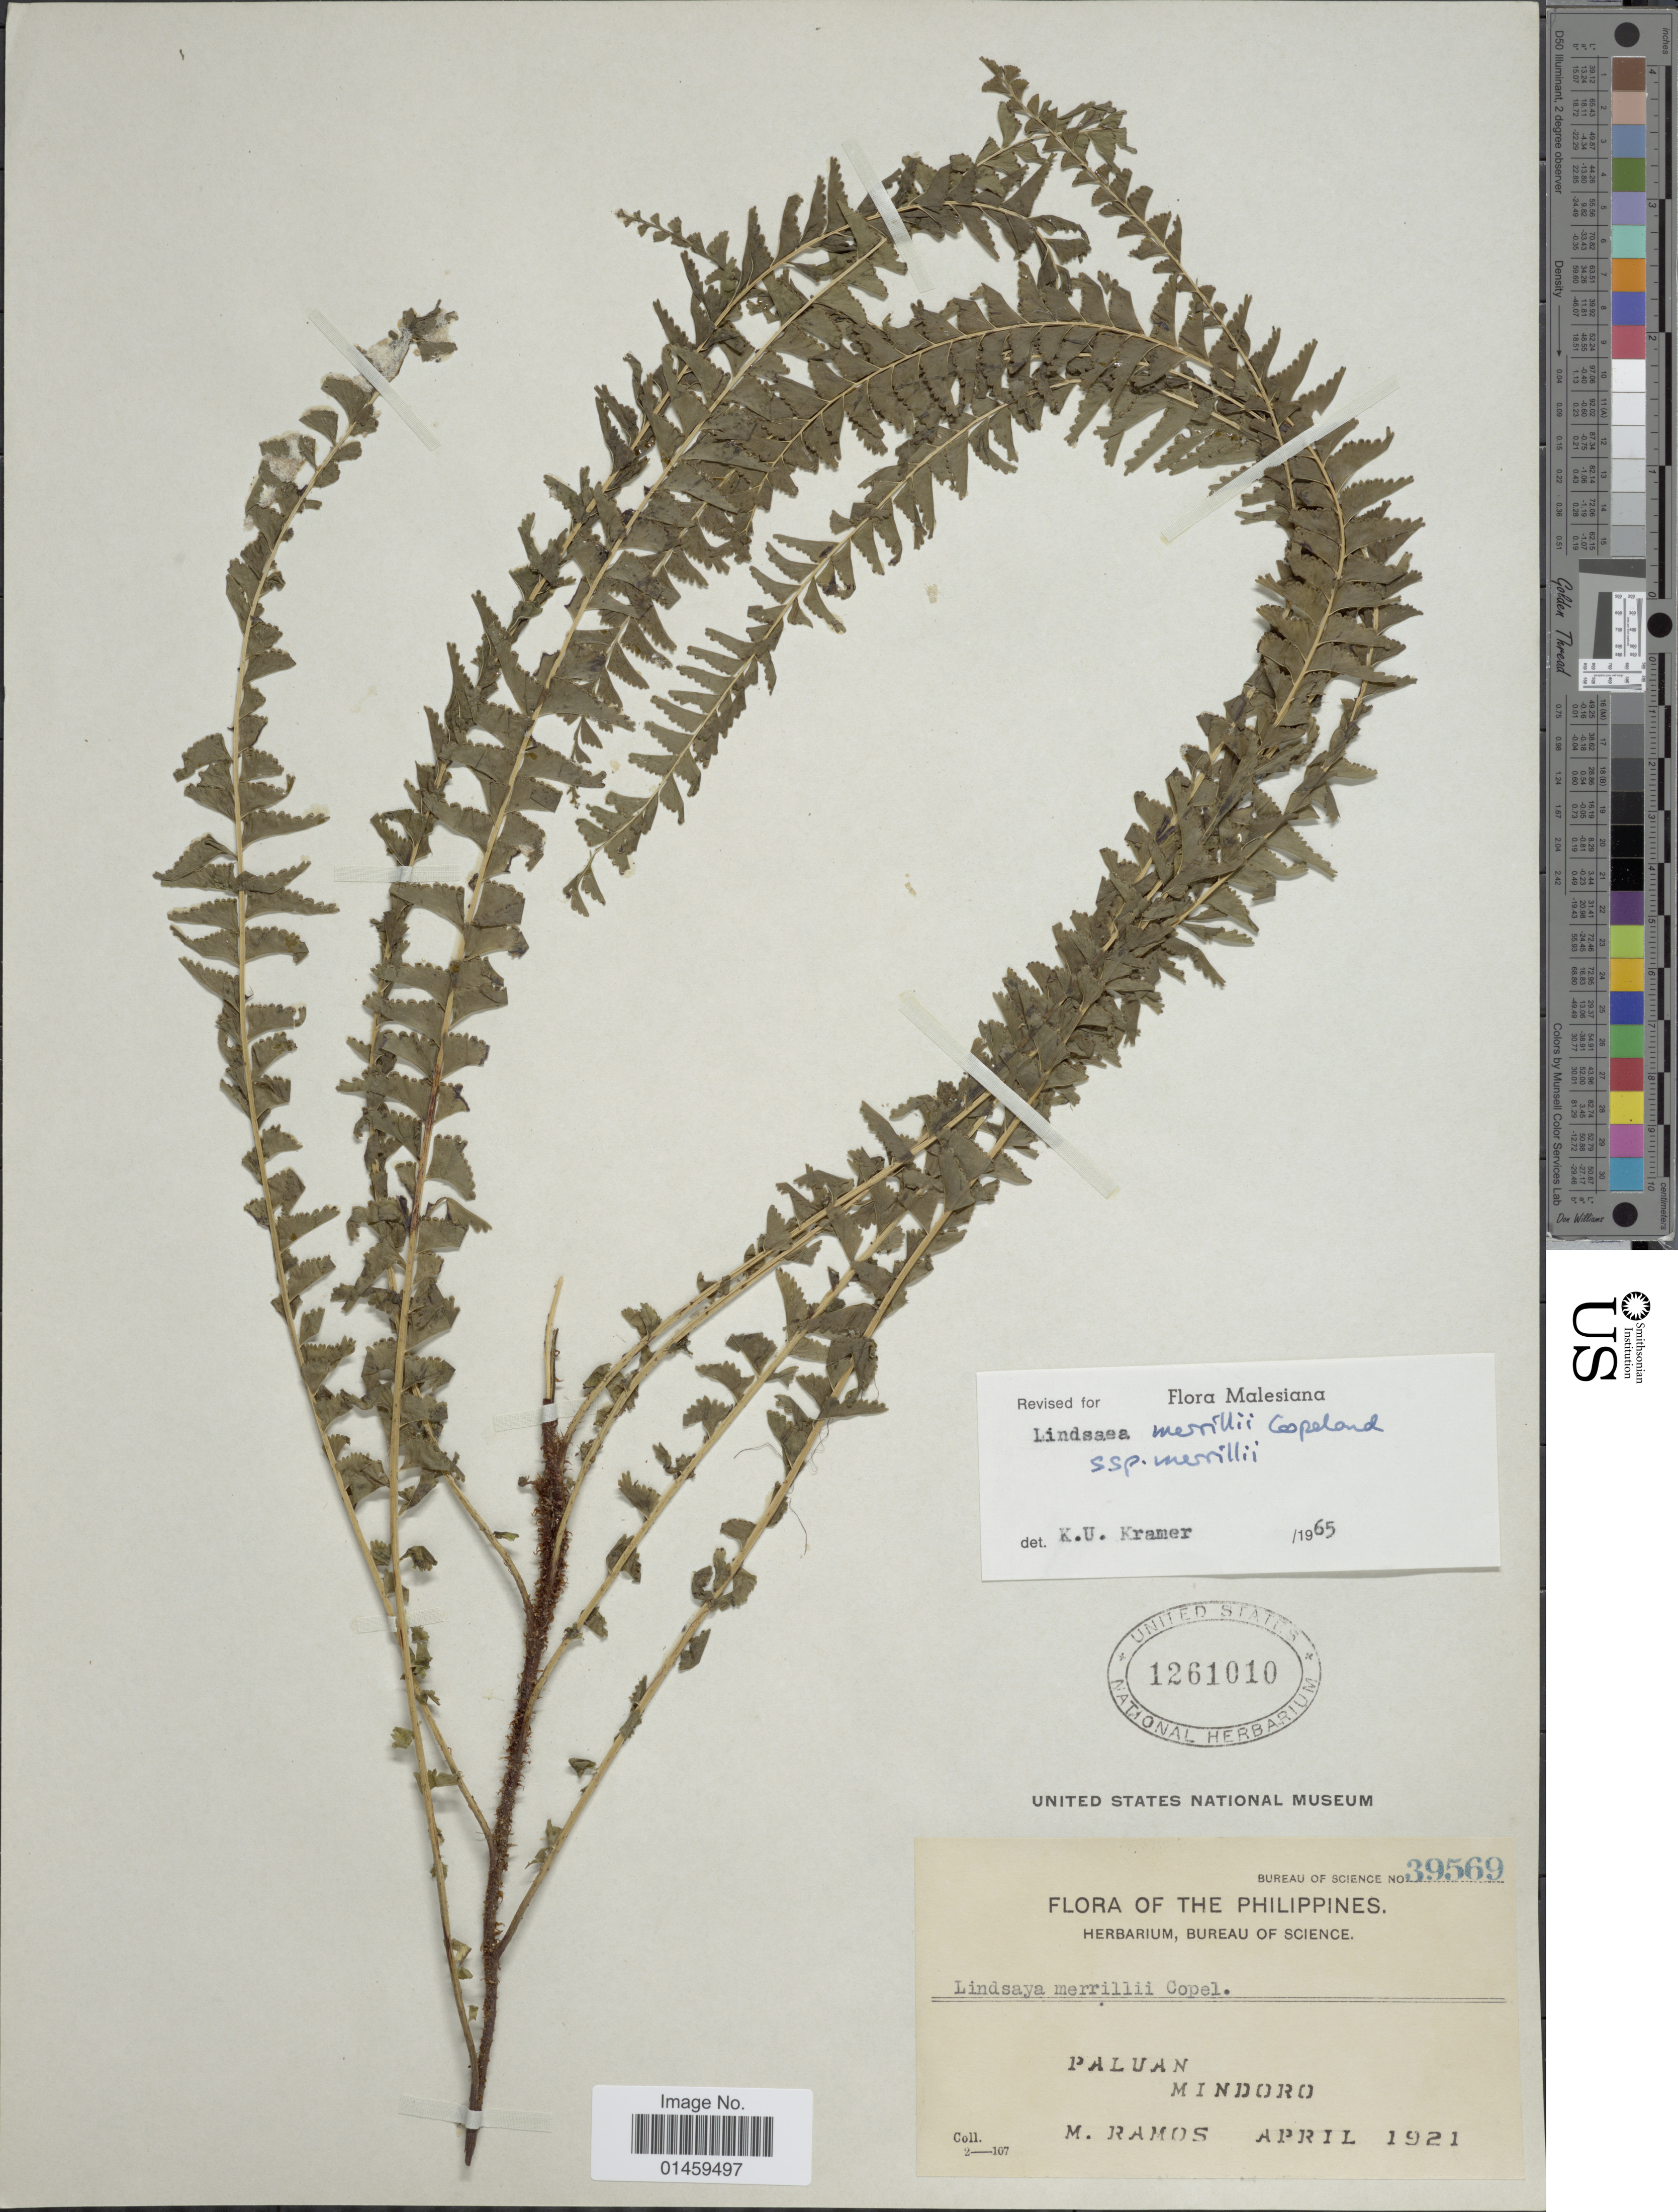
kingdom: Plantae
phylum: Tracheophyta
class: Polypodiopsida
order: Polypodiales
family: Lindsaeaceae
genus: Lindsaea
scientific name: Lindsaea merrillii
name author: Copel. in Perkins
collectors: M. Ramos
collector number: Bureau of Science 39569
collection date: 1921-04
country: Philippines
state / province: Mimaropa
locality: Paluan. Mindoro.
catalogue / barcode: US 1261010